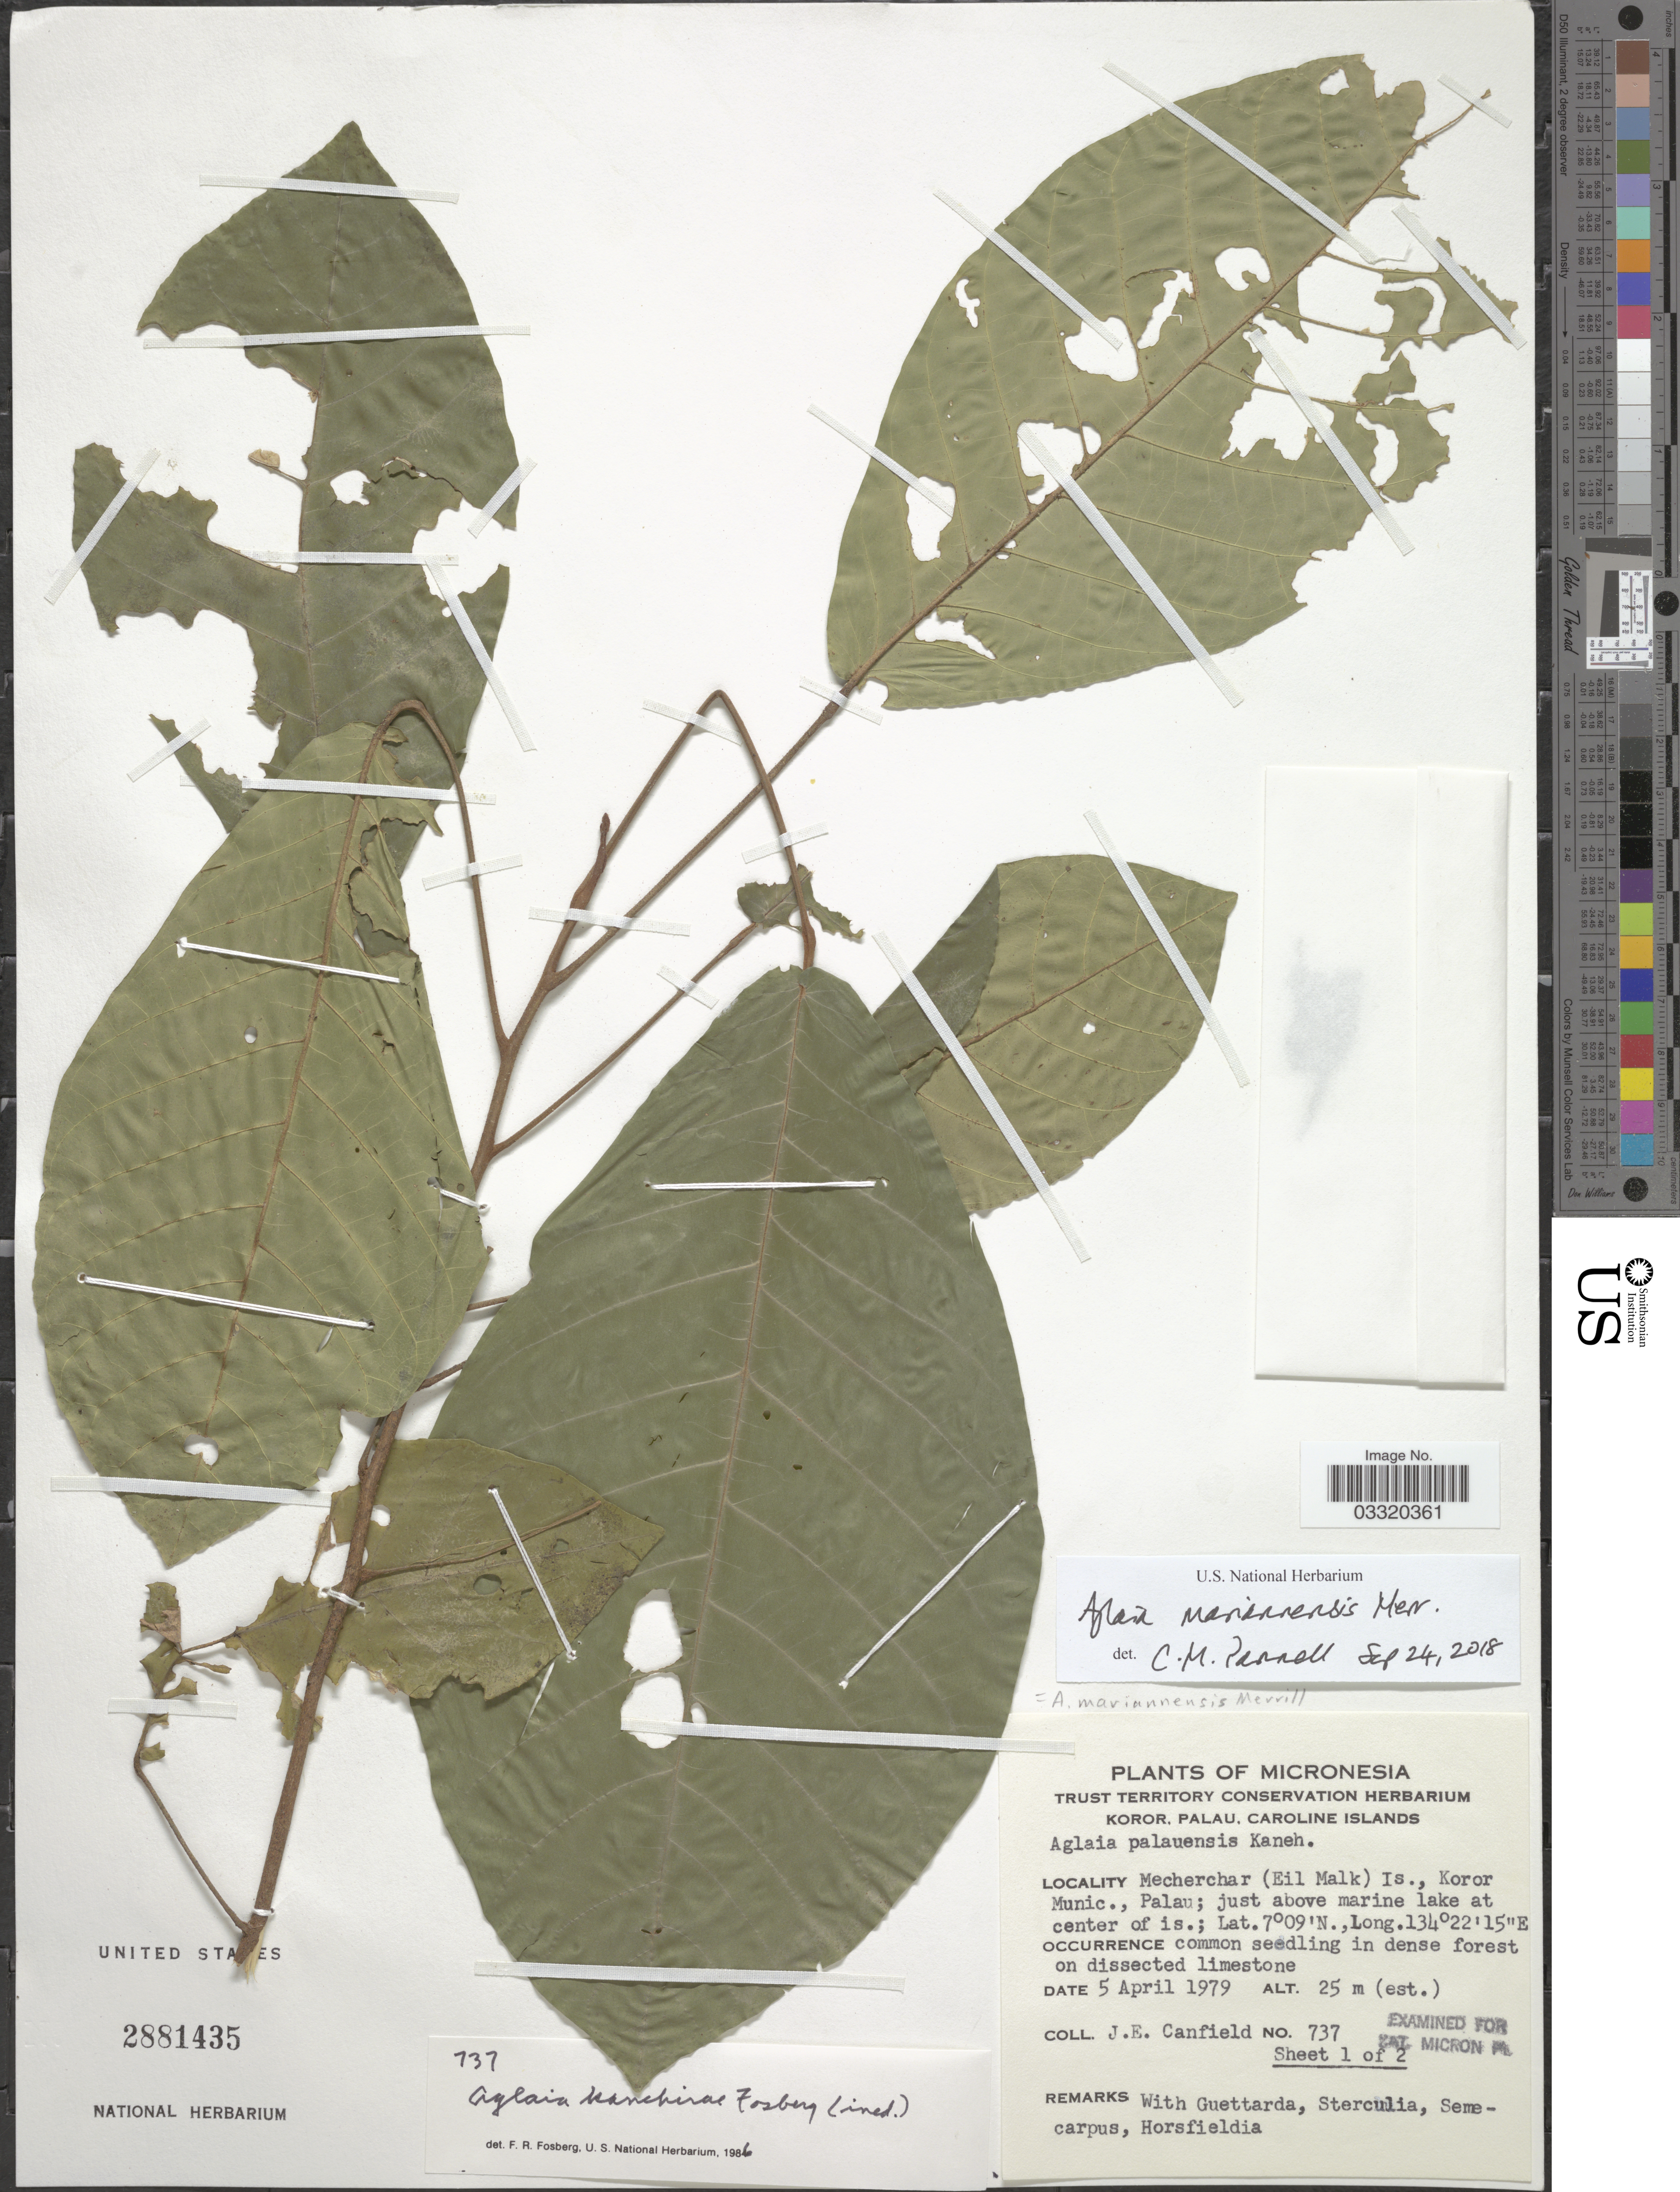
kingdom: Plantae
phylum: Tracheophyta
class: Magnoliopsida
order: Sapindales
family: Meliaceae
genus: Aglaia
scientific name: Aglaia mariannensis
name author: Merr.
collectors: J. E. Canfield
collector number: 737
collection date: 1979-04-05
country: Palau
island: Mecherchar [Eil Malk]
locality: Micronesia. Mecherchar (Eil Malk) Is., Koror Munic., Palau; just above marine lake at center of is.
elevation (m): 25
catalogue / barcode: US 2881435